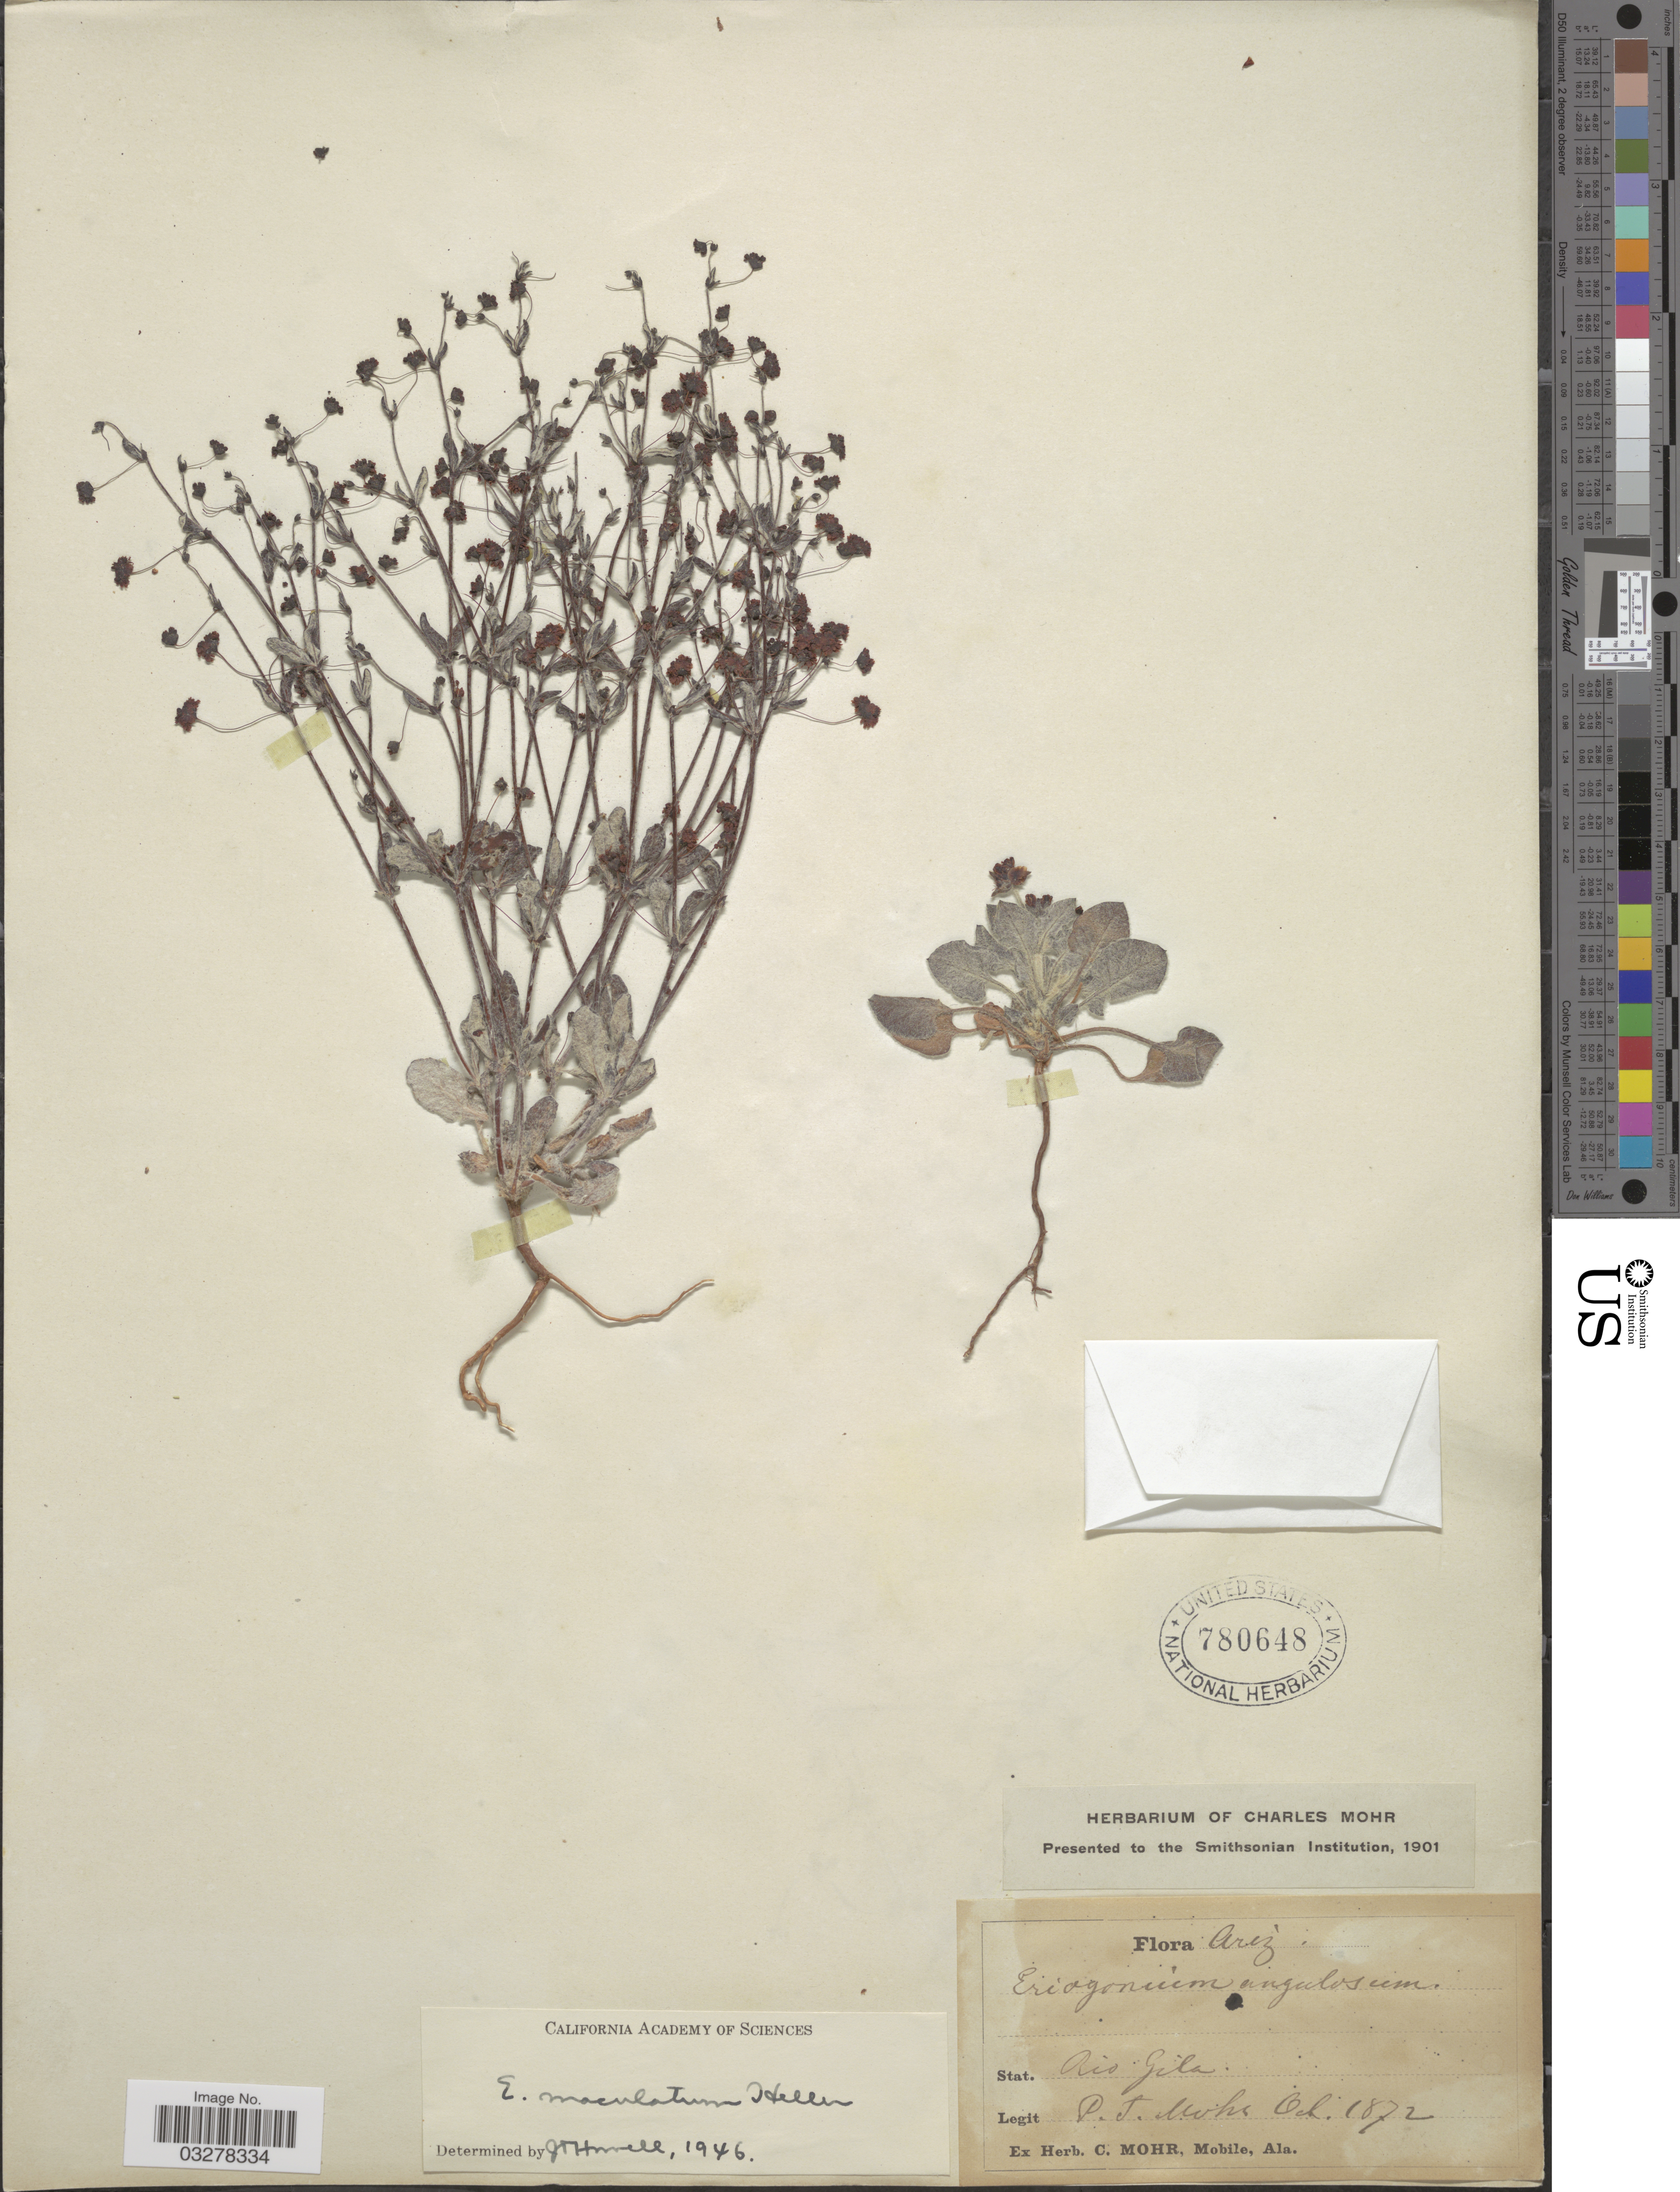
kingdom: Plantae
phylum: Tracheophyta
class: Magnoliopsida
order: Caryophyllales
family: Polygonaceae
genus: Eriogonum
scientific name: Eriogonum maculatum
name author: A. Heller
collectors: P. F. Mohr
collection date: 1872-10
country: United States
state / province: Arizona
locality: Stat. Rio Gila.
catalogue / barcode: US 780648